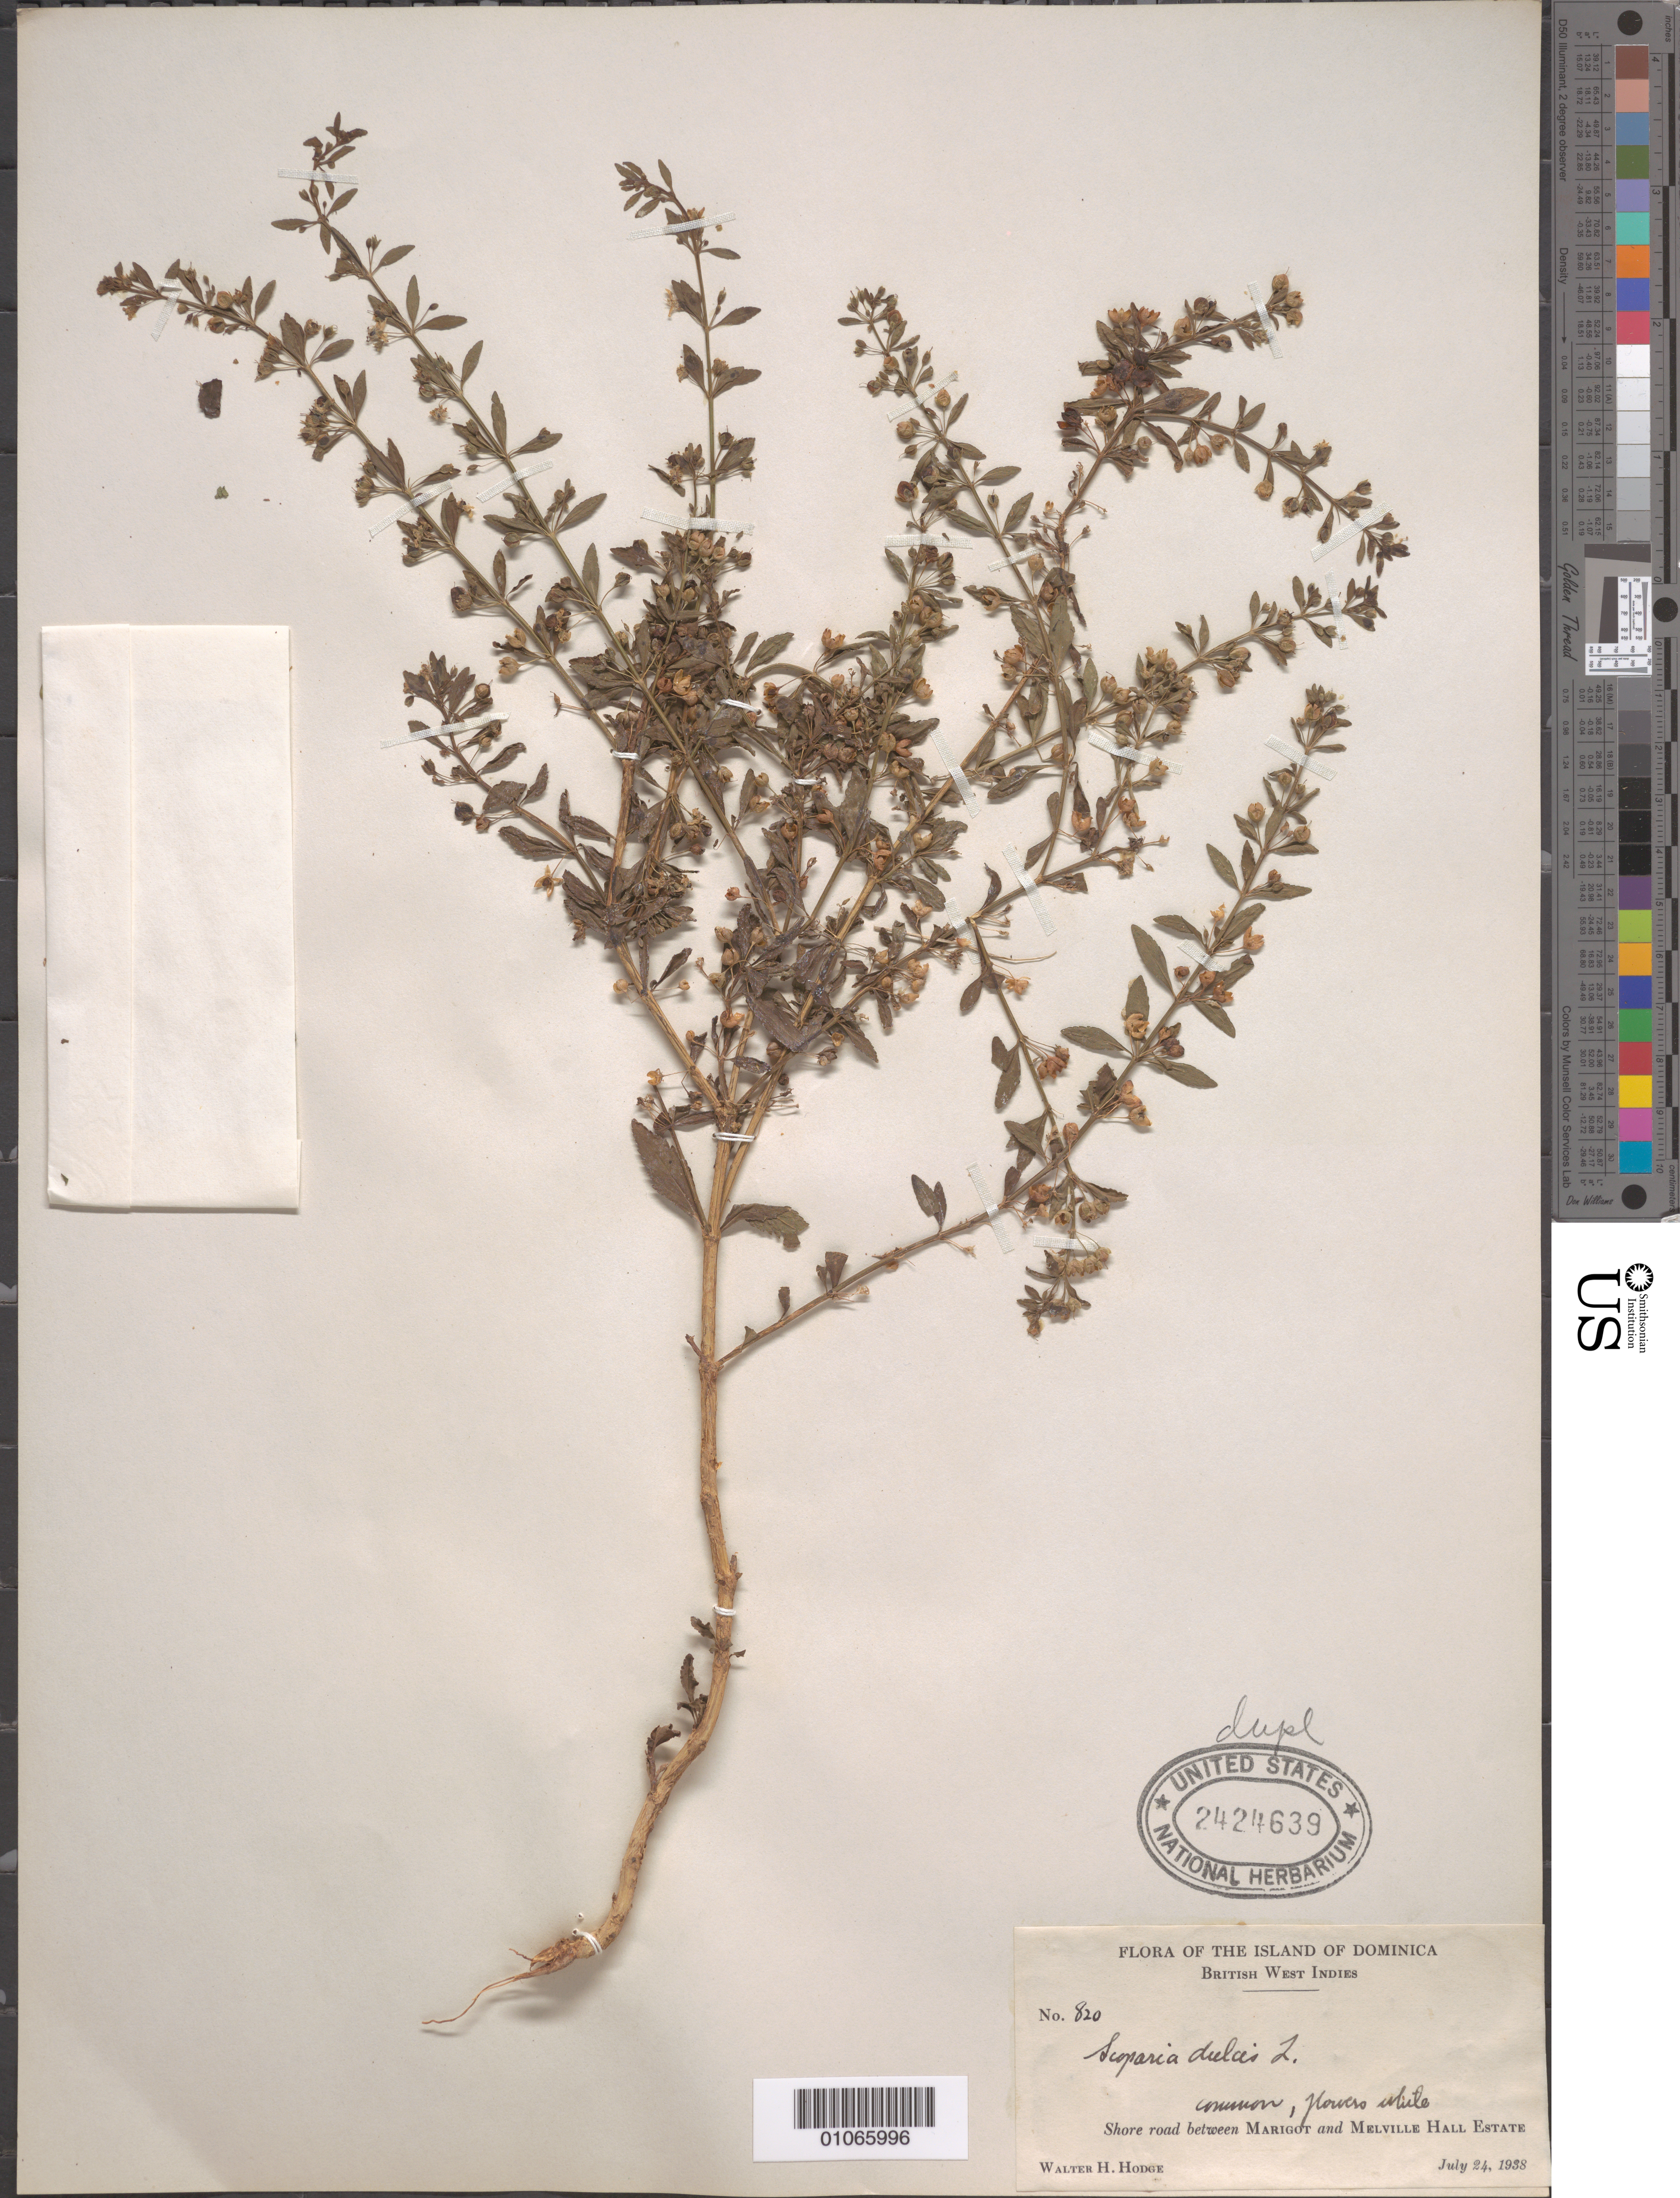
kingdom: Plantae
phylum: Tracheophyta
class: Magnoliopsida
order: Lamiales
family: Plantaginaceae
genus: Scoparia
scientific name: Scoparia dulcis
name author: L.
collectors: W. Hodge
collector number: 820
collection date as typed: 24 Jul 1938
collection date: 1938-07-24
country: Dominica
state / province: St. Andrew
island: Dominica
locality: Shore road between Marigot and Melville Hall Estate.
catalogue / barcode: US 2424639